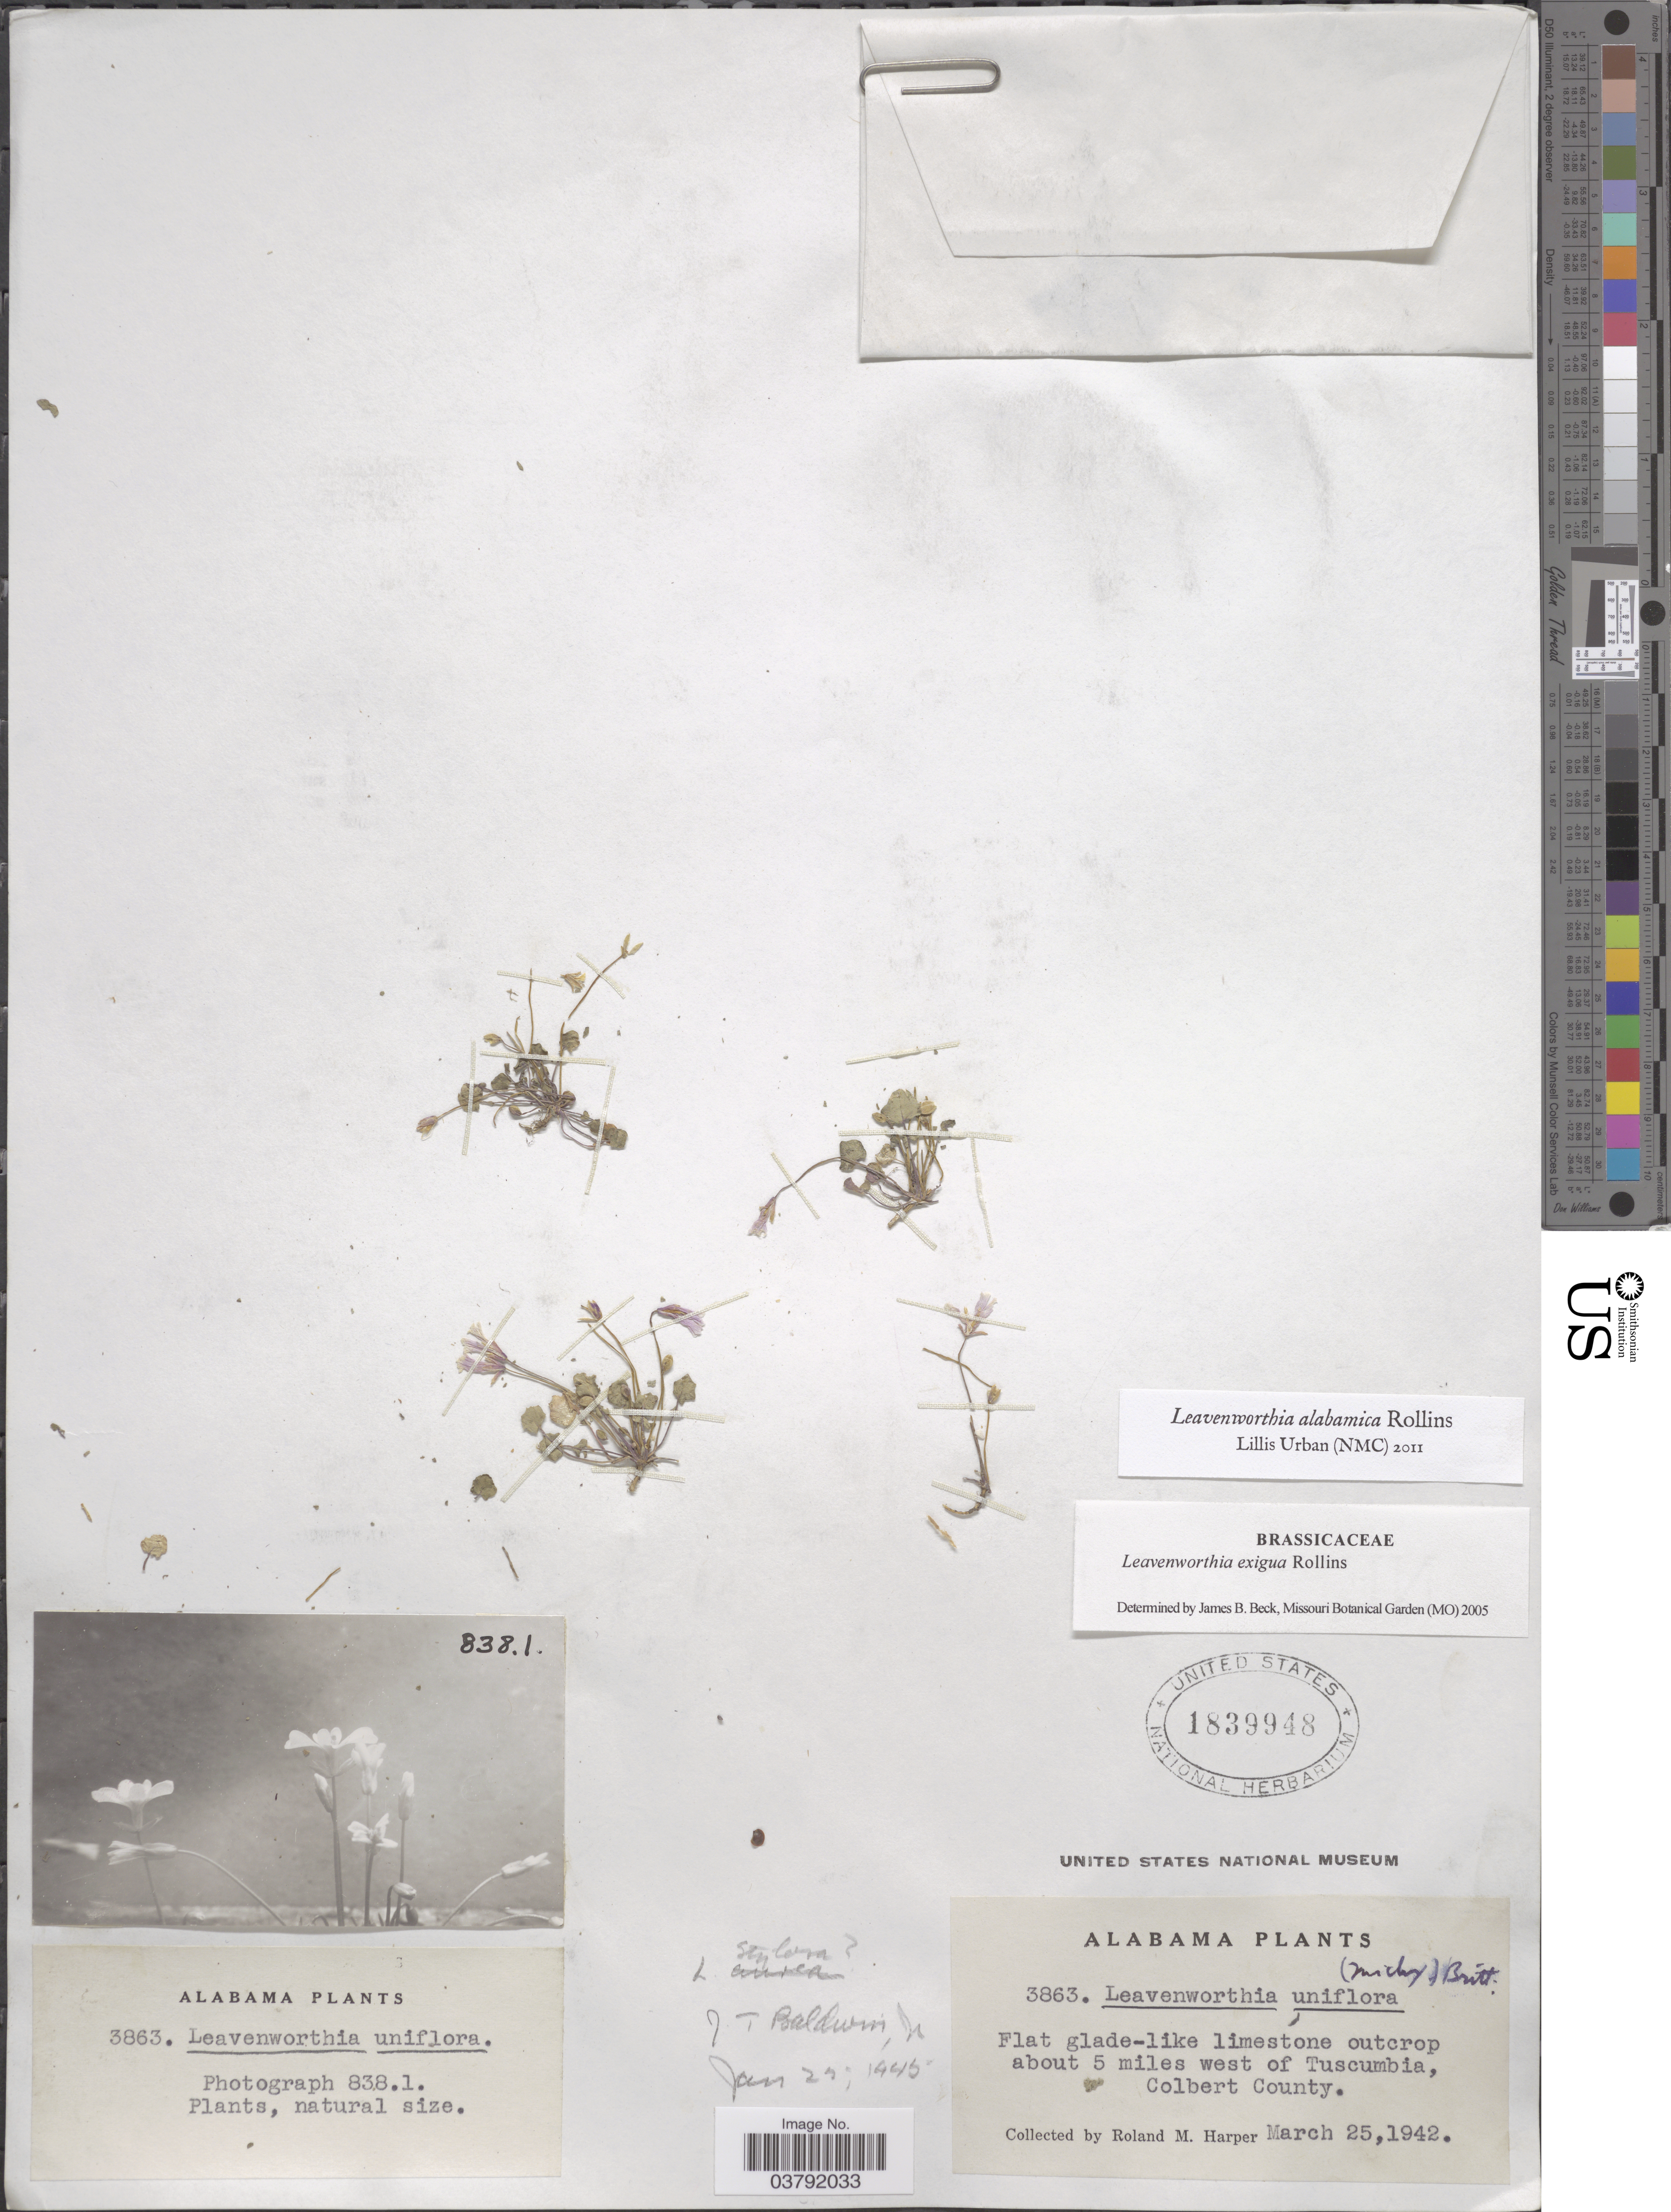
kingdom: Plantae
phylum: Tracheophyta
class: Magnoliopsida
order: Brassicales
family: Brassicaceae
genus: Leavenworthia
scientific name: Leavenworthia alabamica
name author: Rollins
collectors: R. M. Harper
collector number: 3863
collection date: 1942-03-25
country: United States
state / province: Alabama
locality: About 5 miles west of Tuscumbia, Colbert County.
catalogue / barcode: US 1839948